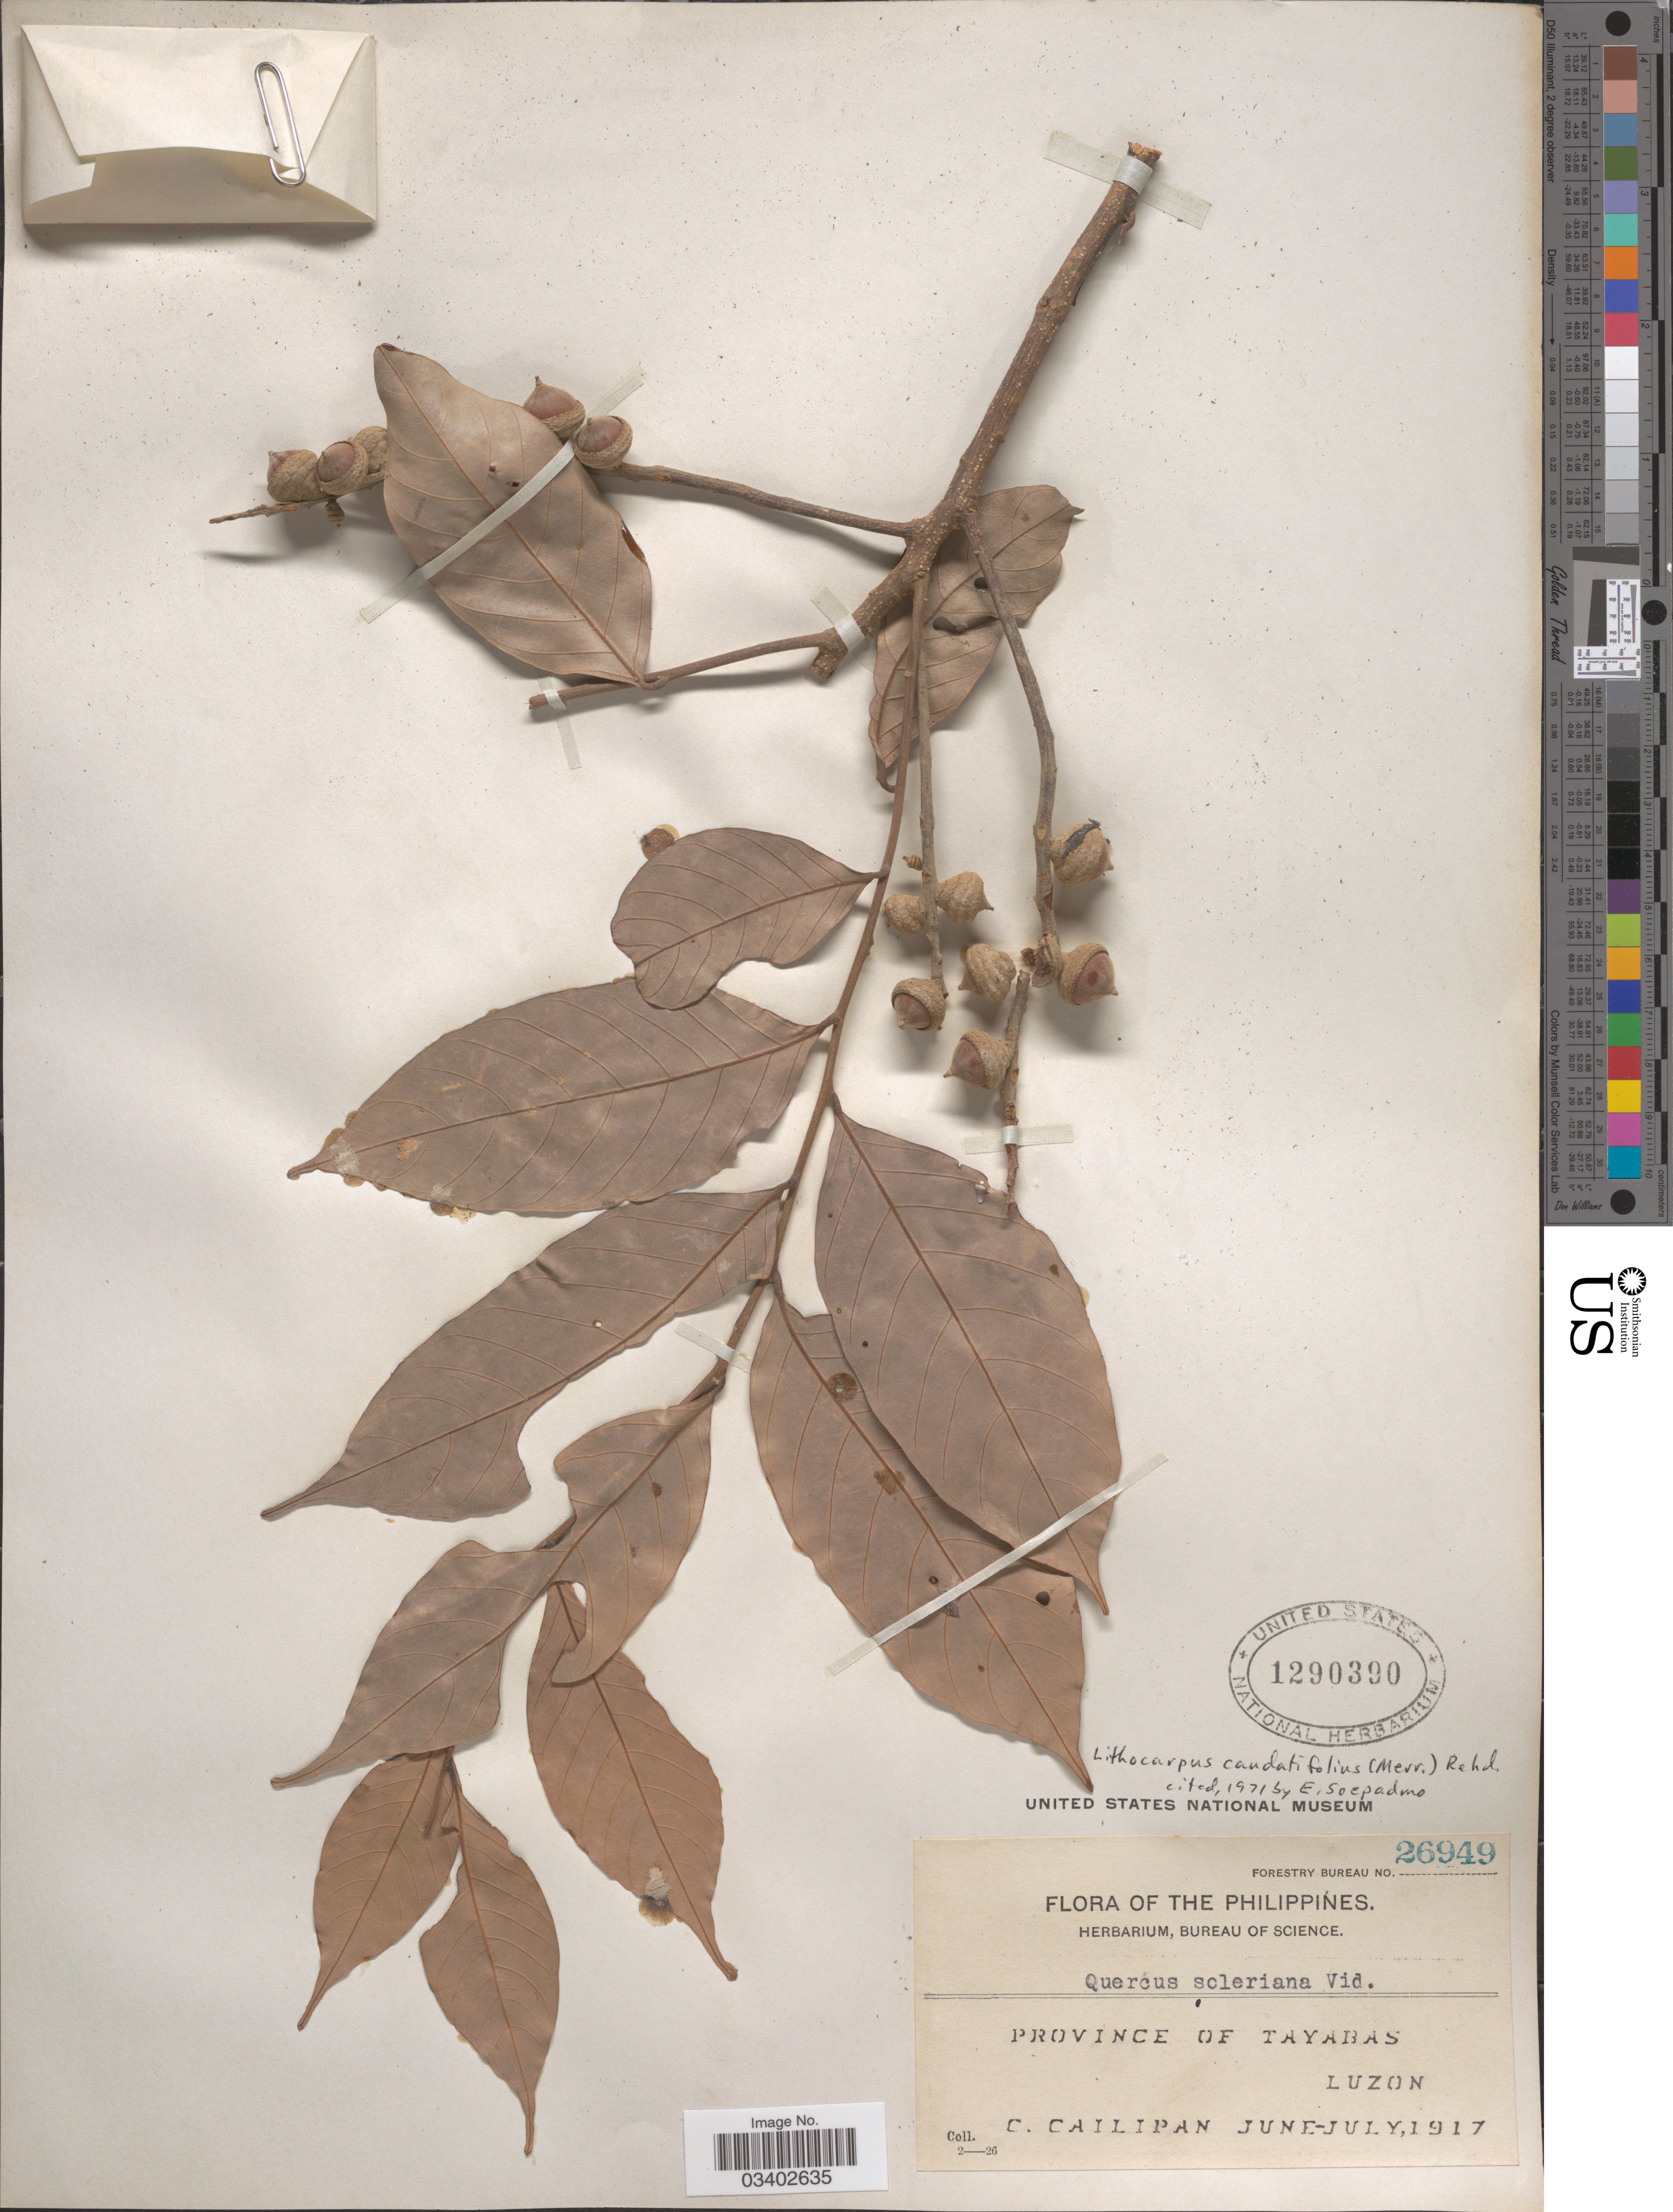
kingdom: Plantae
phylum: Tracheophyta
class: Magnoliopsida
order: Fagales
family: Fagaceae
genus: Lithocarpus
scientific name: Lithocarpus caudatifolius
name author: (Merr.) Rehder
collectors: C. Cailipan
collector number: Forestry Bureau 26949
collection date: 1917-06/1917-07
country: Philippines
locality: Province of Tayabas. Luzon.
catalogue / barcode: US 1290390